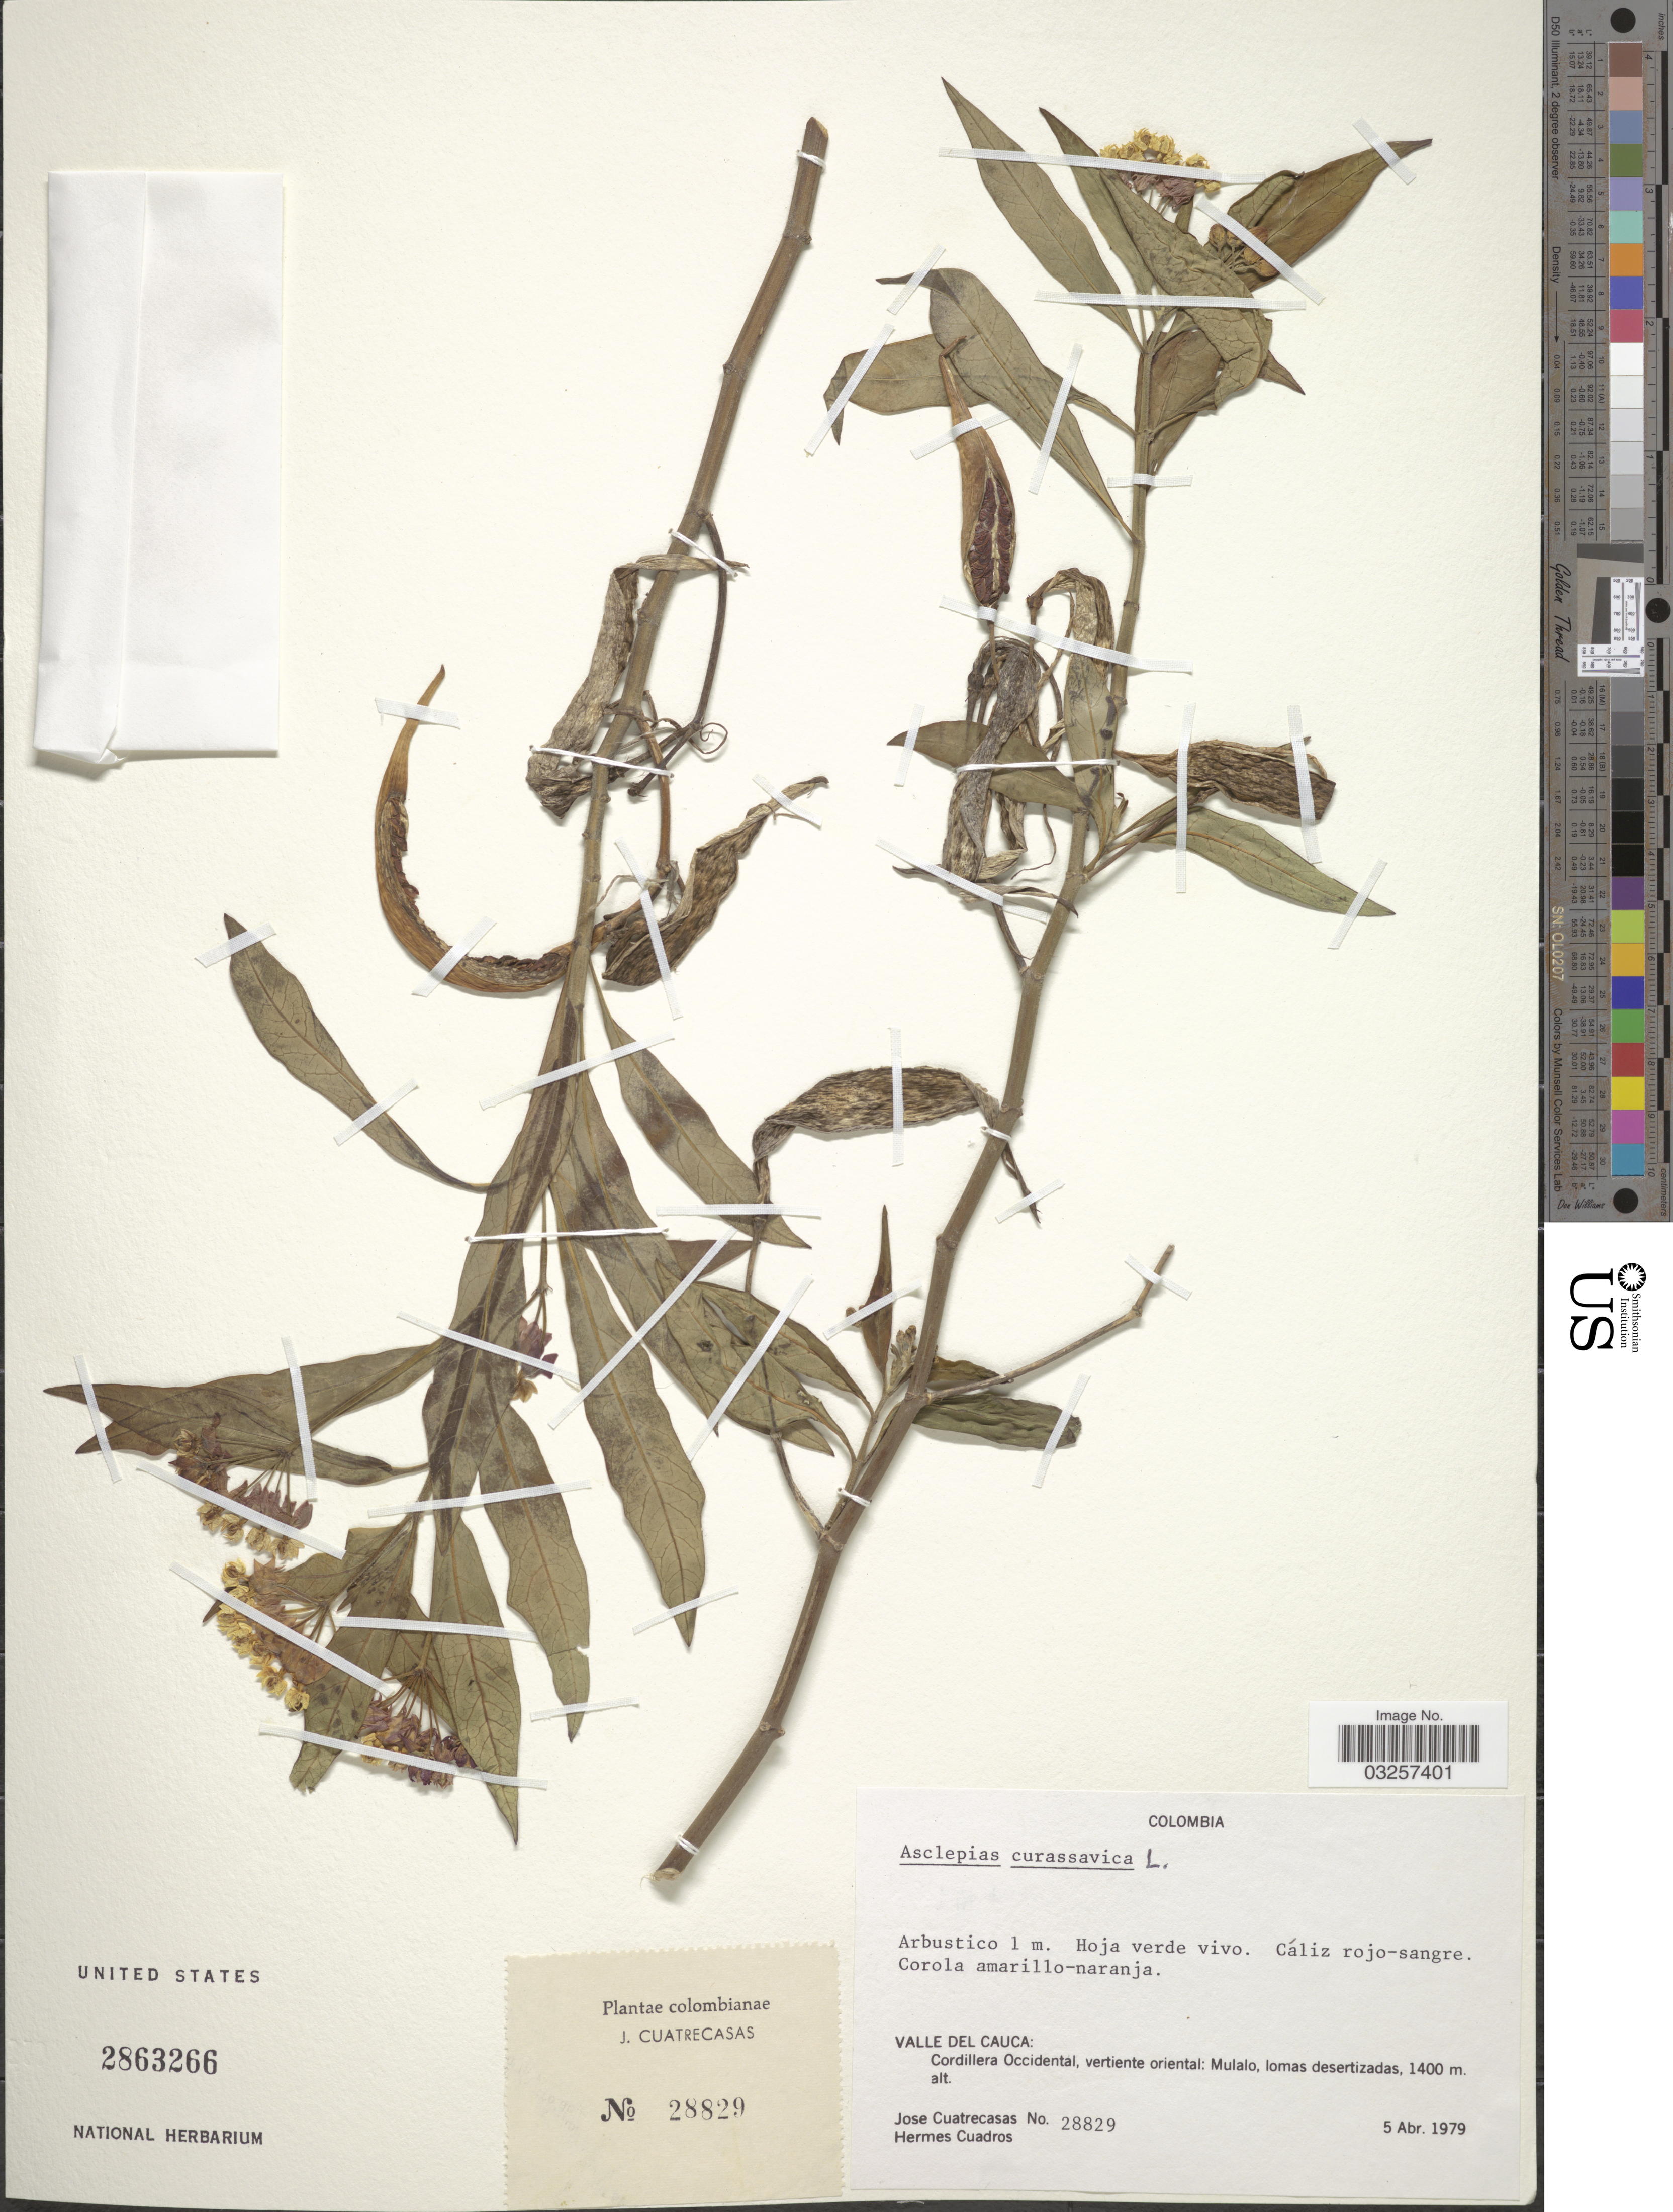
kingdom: Plantae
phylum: Tracheophyta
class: Magnoliopsida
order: Gentianales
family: Apocynaceae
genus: Asclepias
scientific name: Asclepias curassavica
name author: L.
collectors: J. Cuatrecasas & H. Cuadros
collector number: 28829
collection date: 1979-04-05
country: Colombia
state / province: Valle del Cauca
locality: Cordillera Occidental, vertiente oriental: Mulalo, lomas desertizadas.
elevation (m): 1400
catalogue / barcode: US 2863266